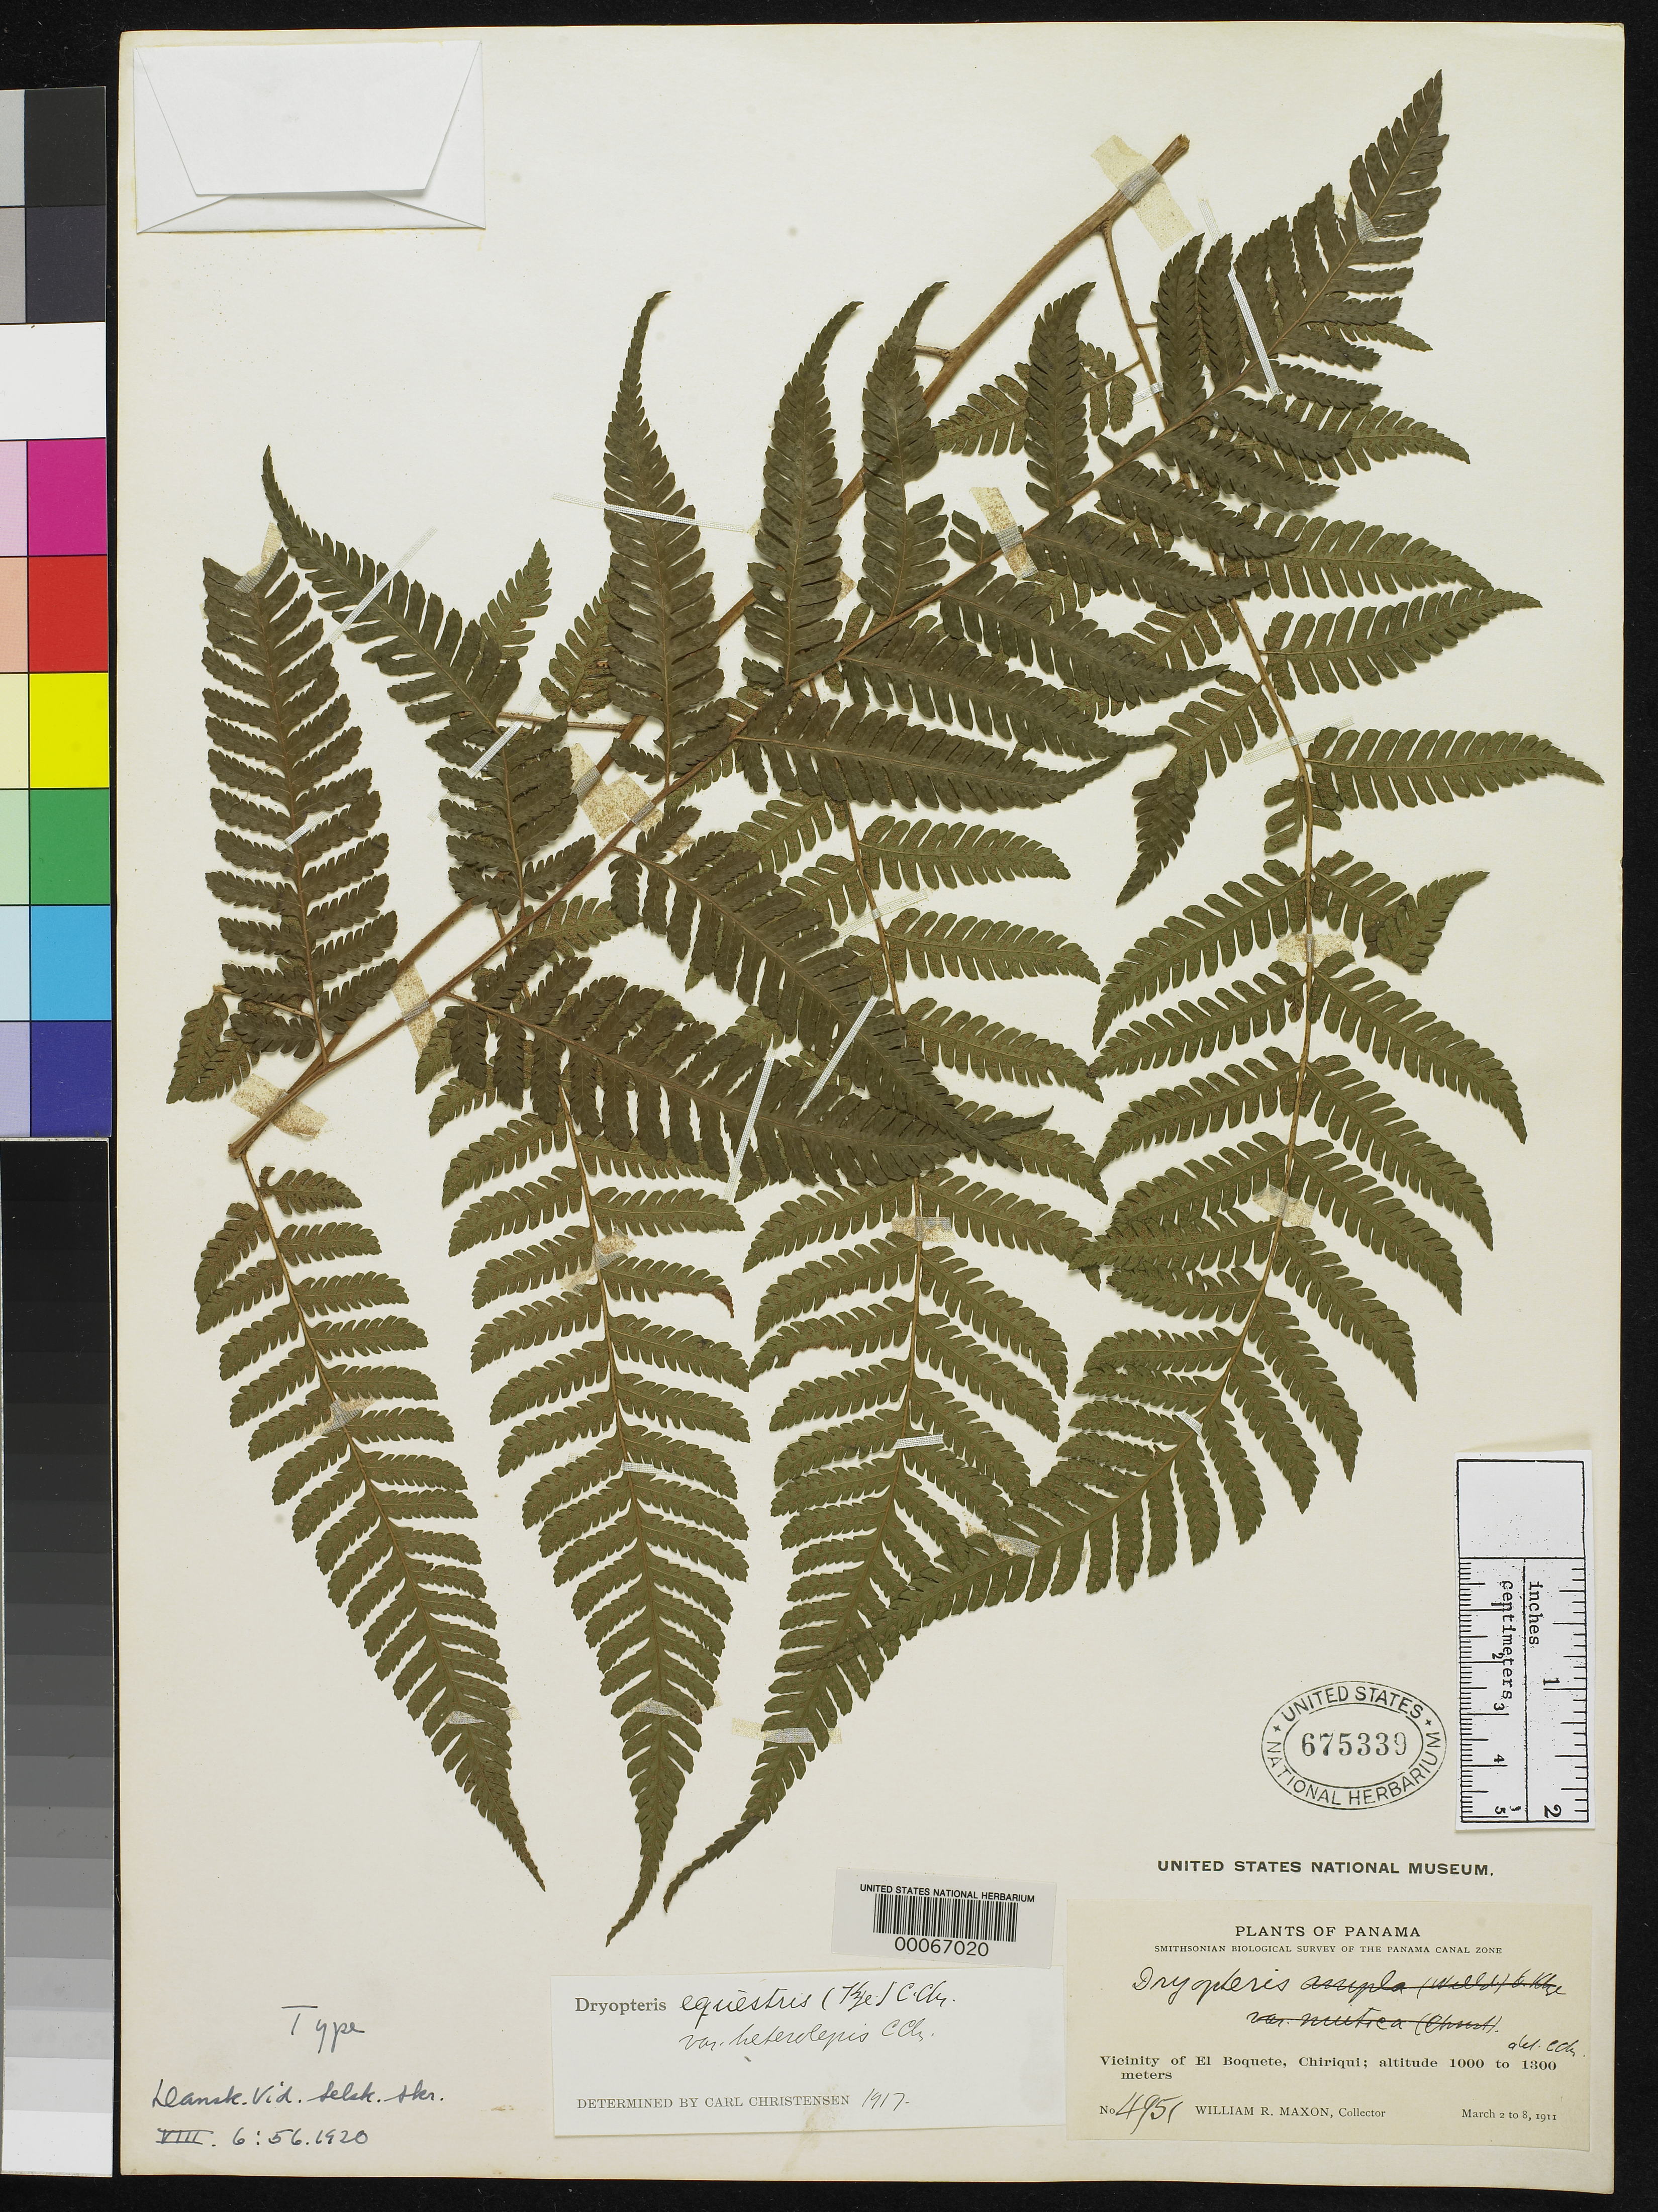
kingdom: Plantae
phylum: Tracheophyta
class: Polypodiopsida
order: Polypodiales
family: Dryopteridaceae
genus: Dryopteris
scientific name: Dryopteris equestris var. heterolepis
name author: C. Chr.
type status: Holotype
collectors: W. R. Maxon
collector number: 4951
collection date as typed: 02 Mar 1911 to 08 Mar 1911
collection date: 1911-03-02/1911-03-08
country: Panama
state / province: Chiriquí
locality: Vicinity of el Boquete.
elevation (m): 1000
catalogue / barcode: US 675339